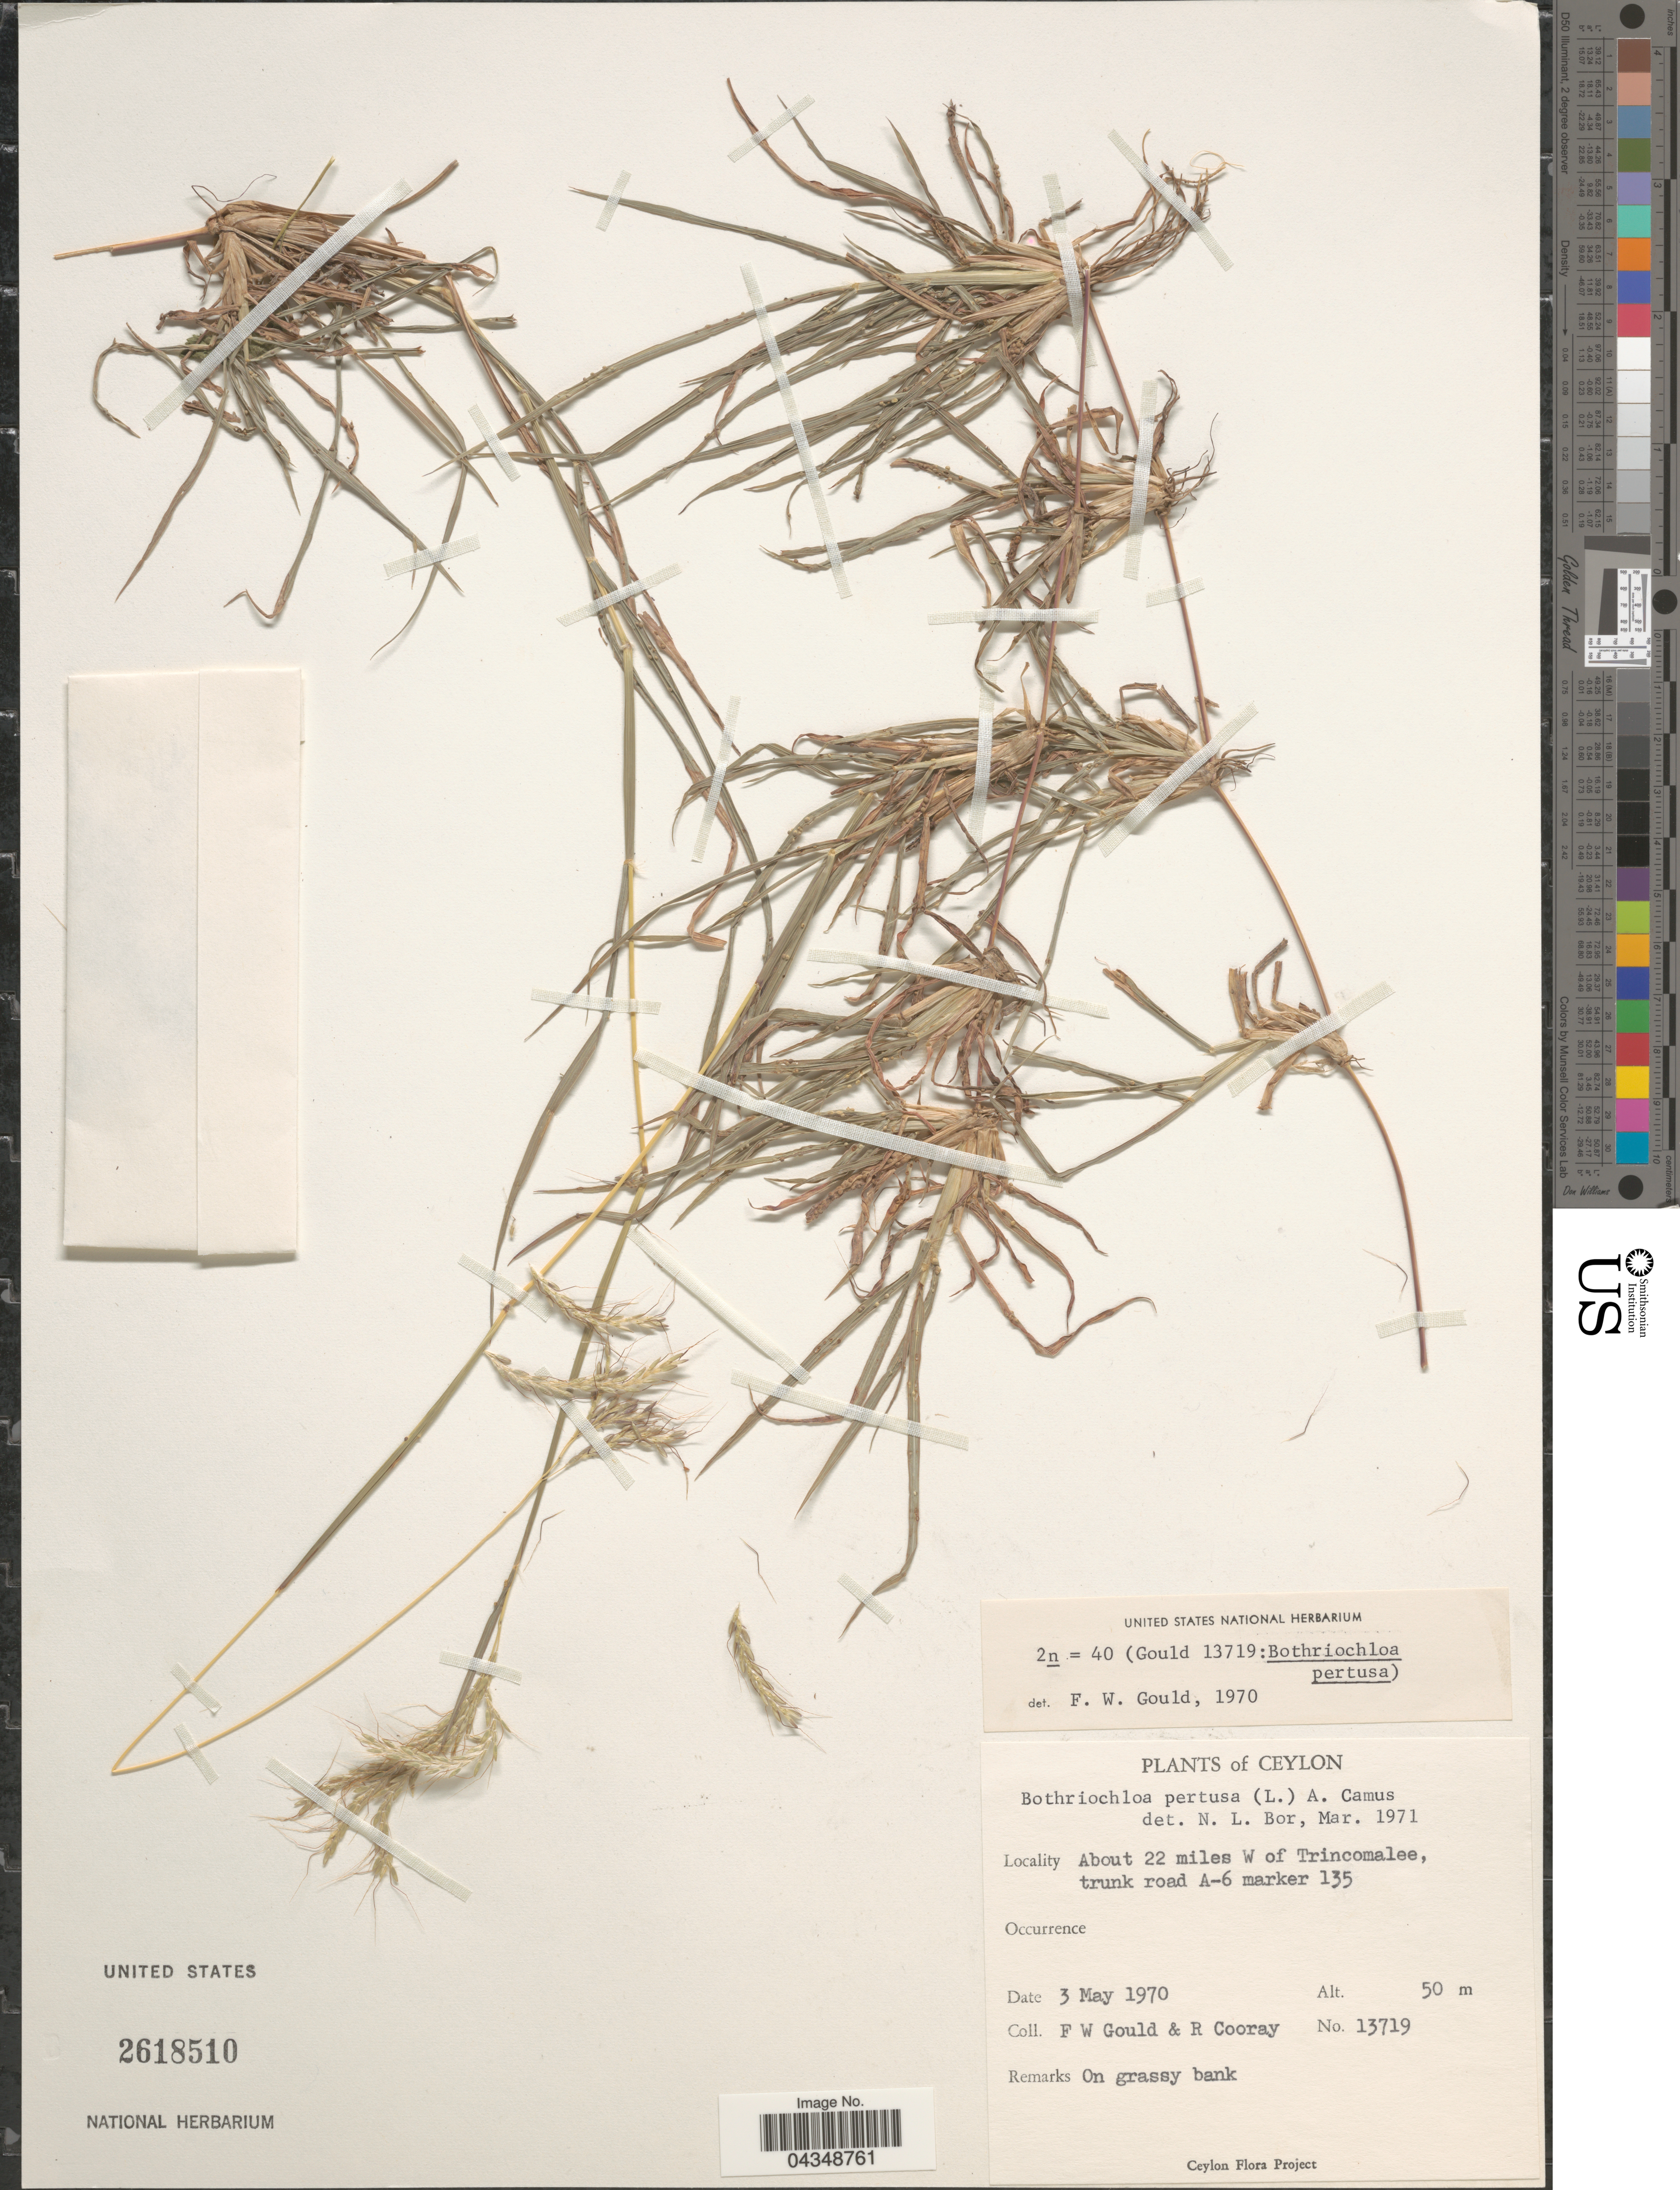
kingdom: Plantae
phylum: Tracheophyta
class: Liliopsida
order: Poales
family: Poaceae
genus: Bothriochloa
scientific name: Bothriochloa pertusa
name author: (L.) A. Camus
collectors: F. W. Gould & R. Cooray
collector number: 13719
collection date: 1970-05-03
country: Sri Lanka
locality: Ceylon. About 22 miles W of Trincomalee, trunk road A-6 marker 135.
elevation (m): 50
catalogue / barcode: US 2618510